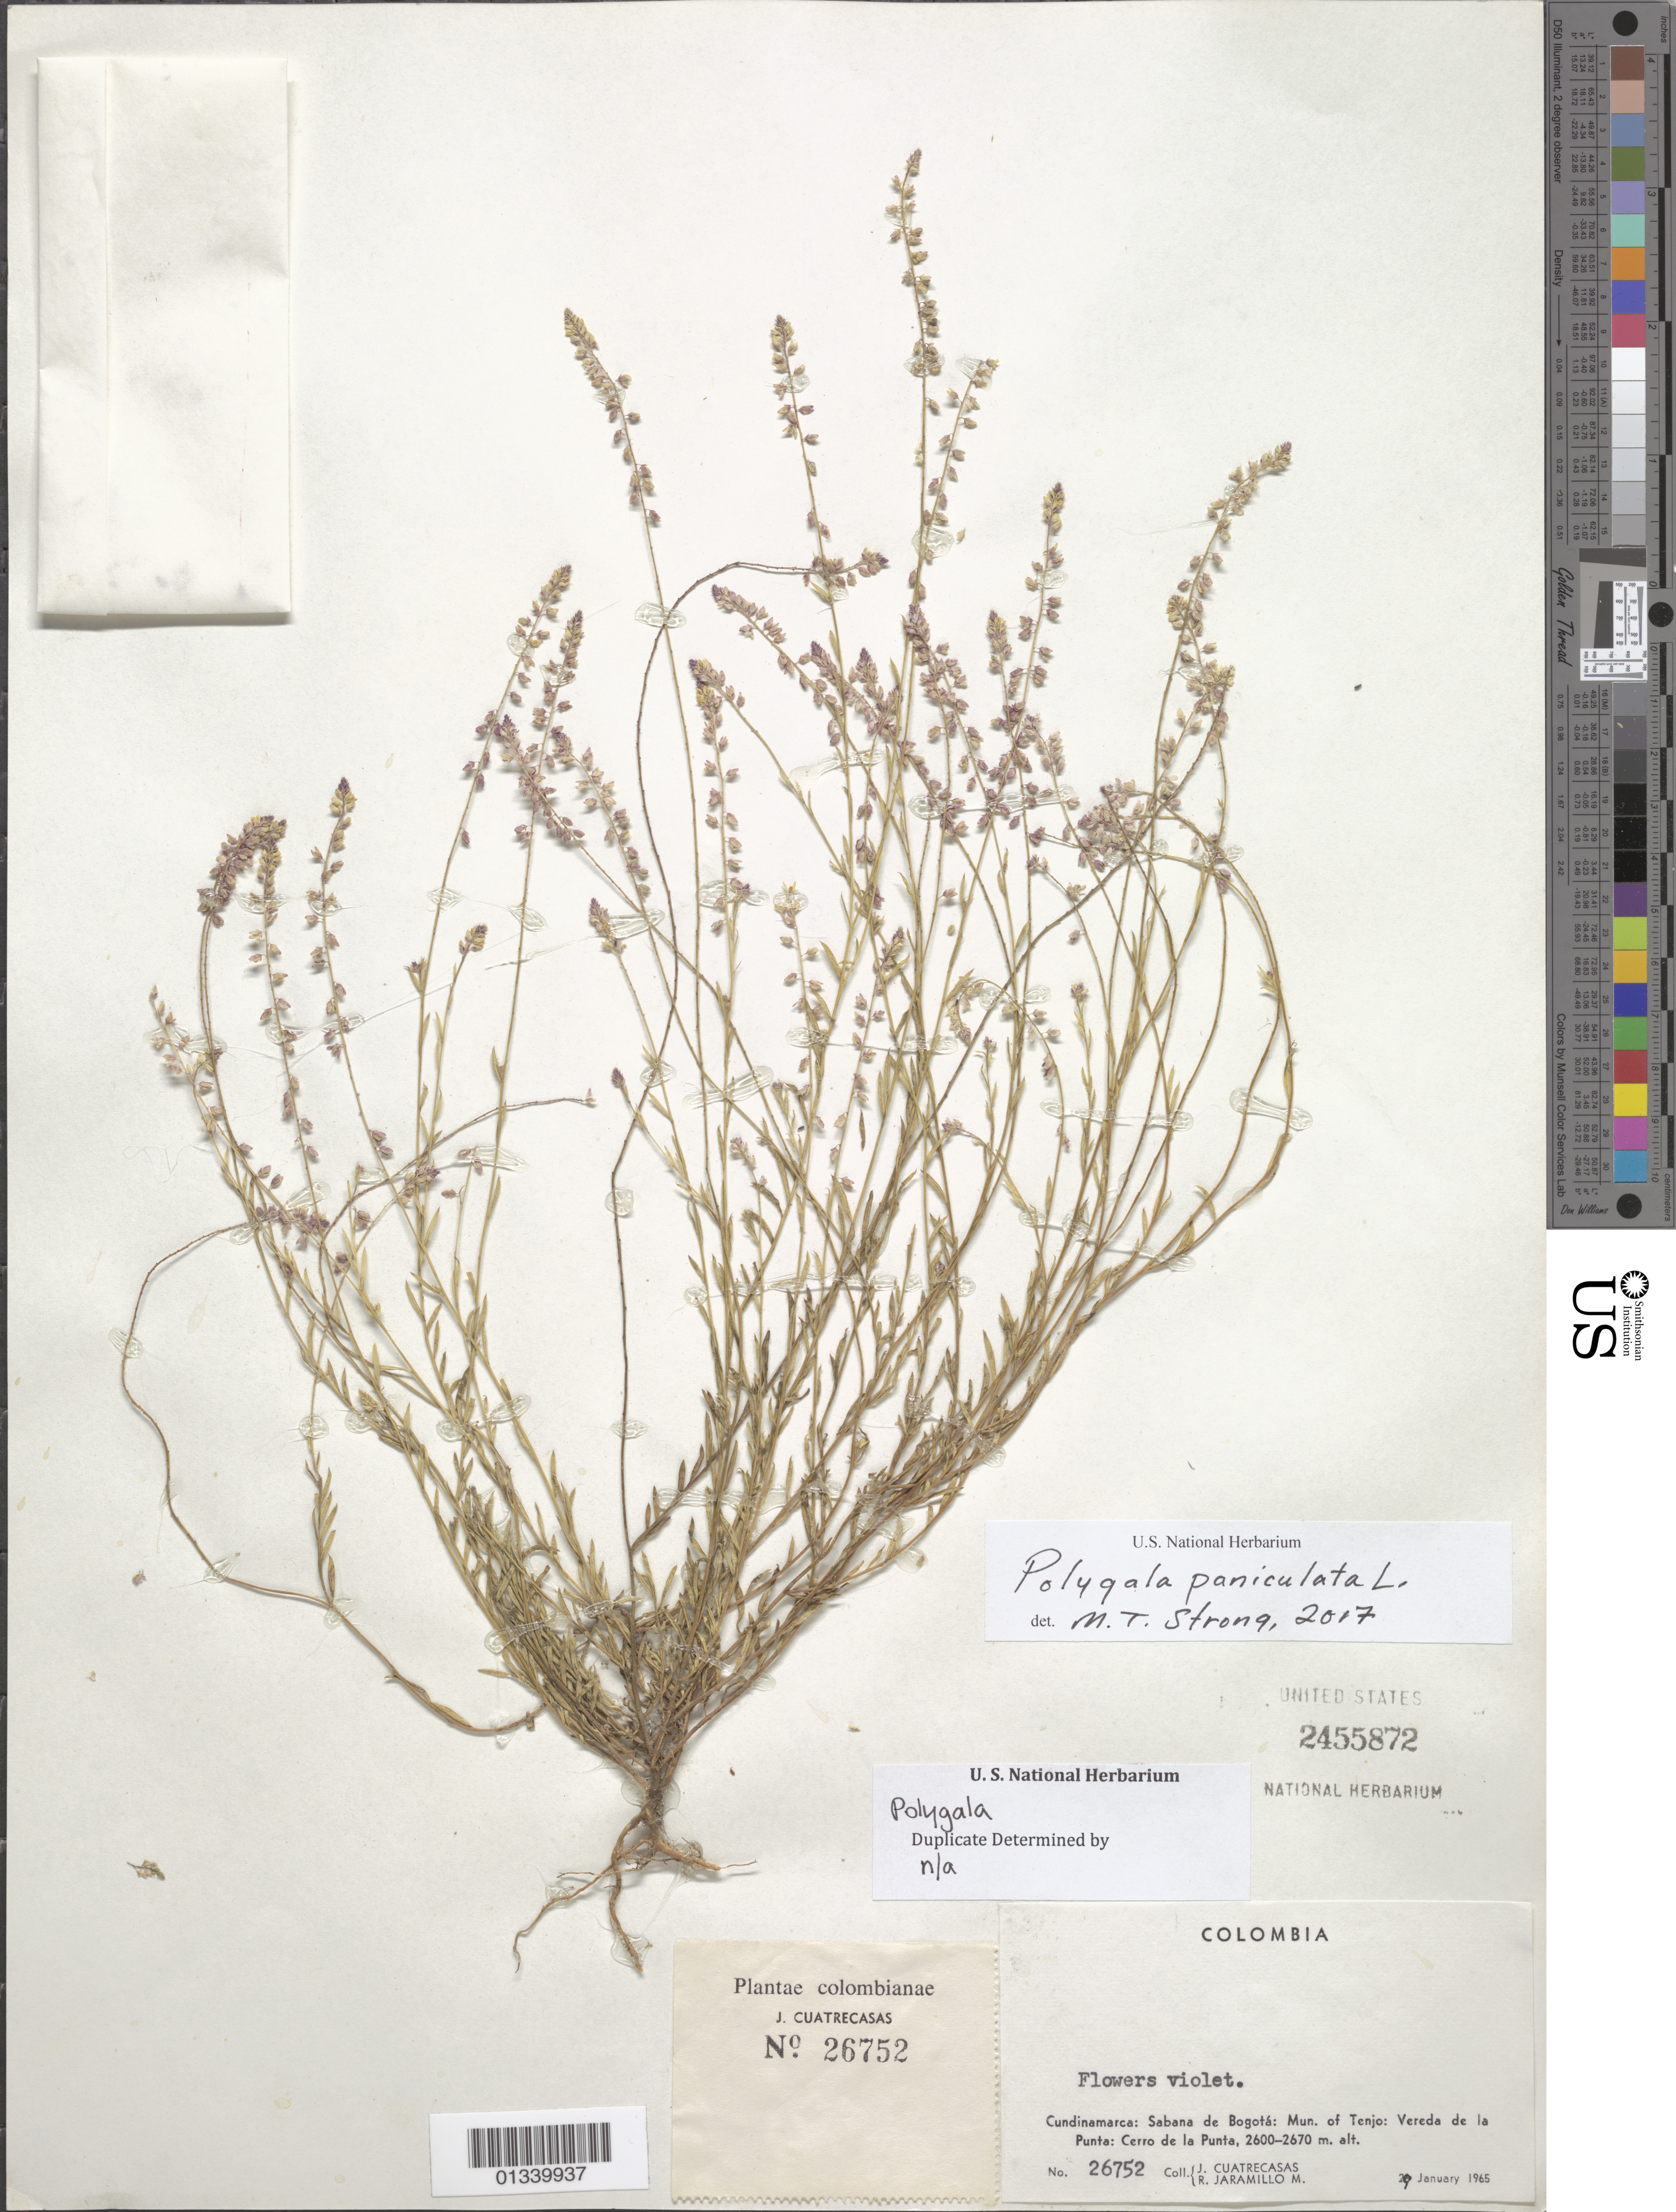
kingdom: Plantae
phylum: Tracheophyta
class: Magnoliopsida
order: Fabales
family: Polygalaceae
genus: Polygala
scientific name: Polygala paniculata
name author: L.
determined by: Strong, Mark T., (BOT), Smithsonian Institution - National Museum of Natural History (UNITED STATES)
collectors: J. Cuatrecasas & R. Jaramillo M.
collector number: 26752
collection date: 1965-01-29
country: Colombia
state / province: Cundinamarca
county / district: Tenjo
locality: Sabana de Bogota: Mun. of Tenjo: Vereda de la Punta: Cerro de la Punta.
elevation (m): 2600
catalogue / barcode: US 2455872